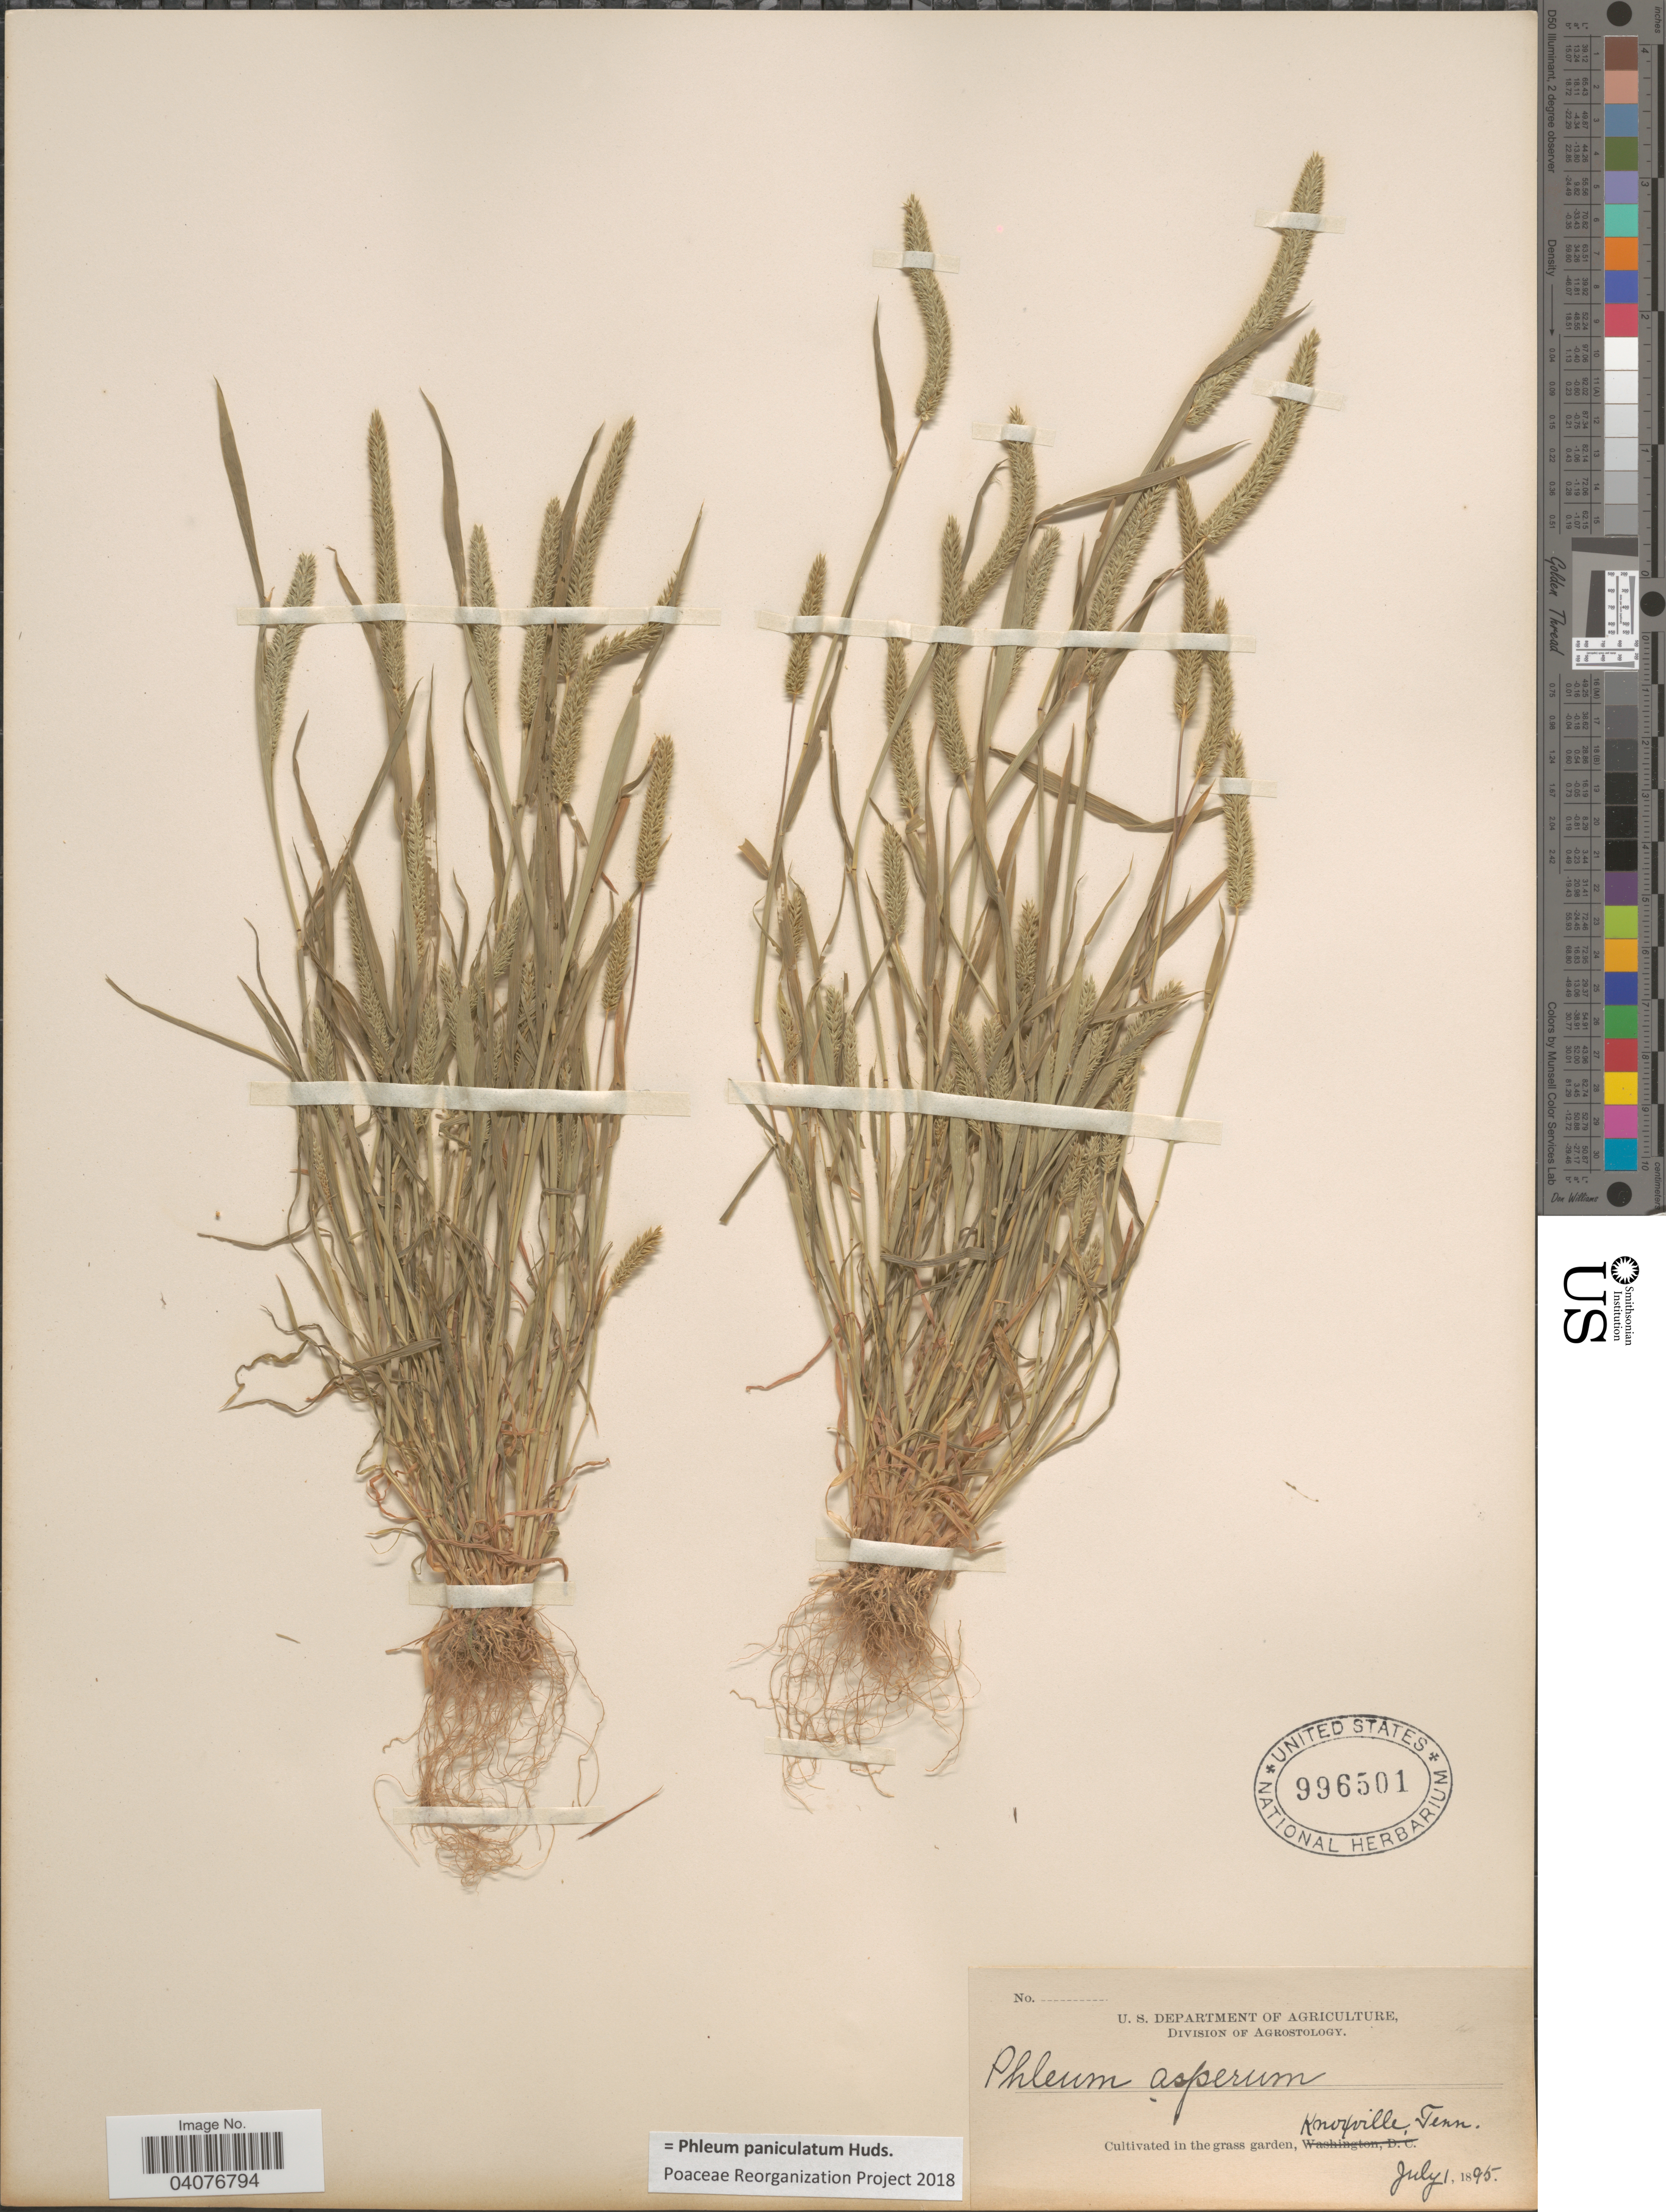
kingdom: Plantae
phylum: Tracheophyta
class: Liliopsida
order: Poales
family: Poaceae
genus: Phleum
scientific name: Phleum paniculatum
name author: Huds.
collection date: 1895-07-01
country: United States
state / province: Tennessee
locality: In the grass garden, Knoxville.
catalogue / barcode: US 996501